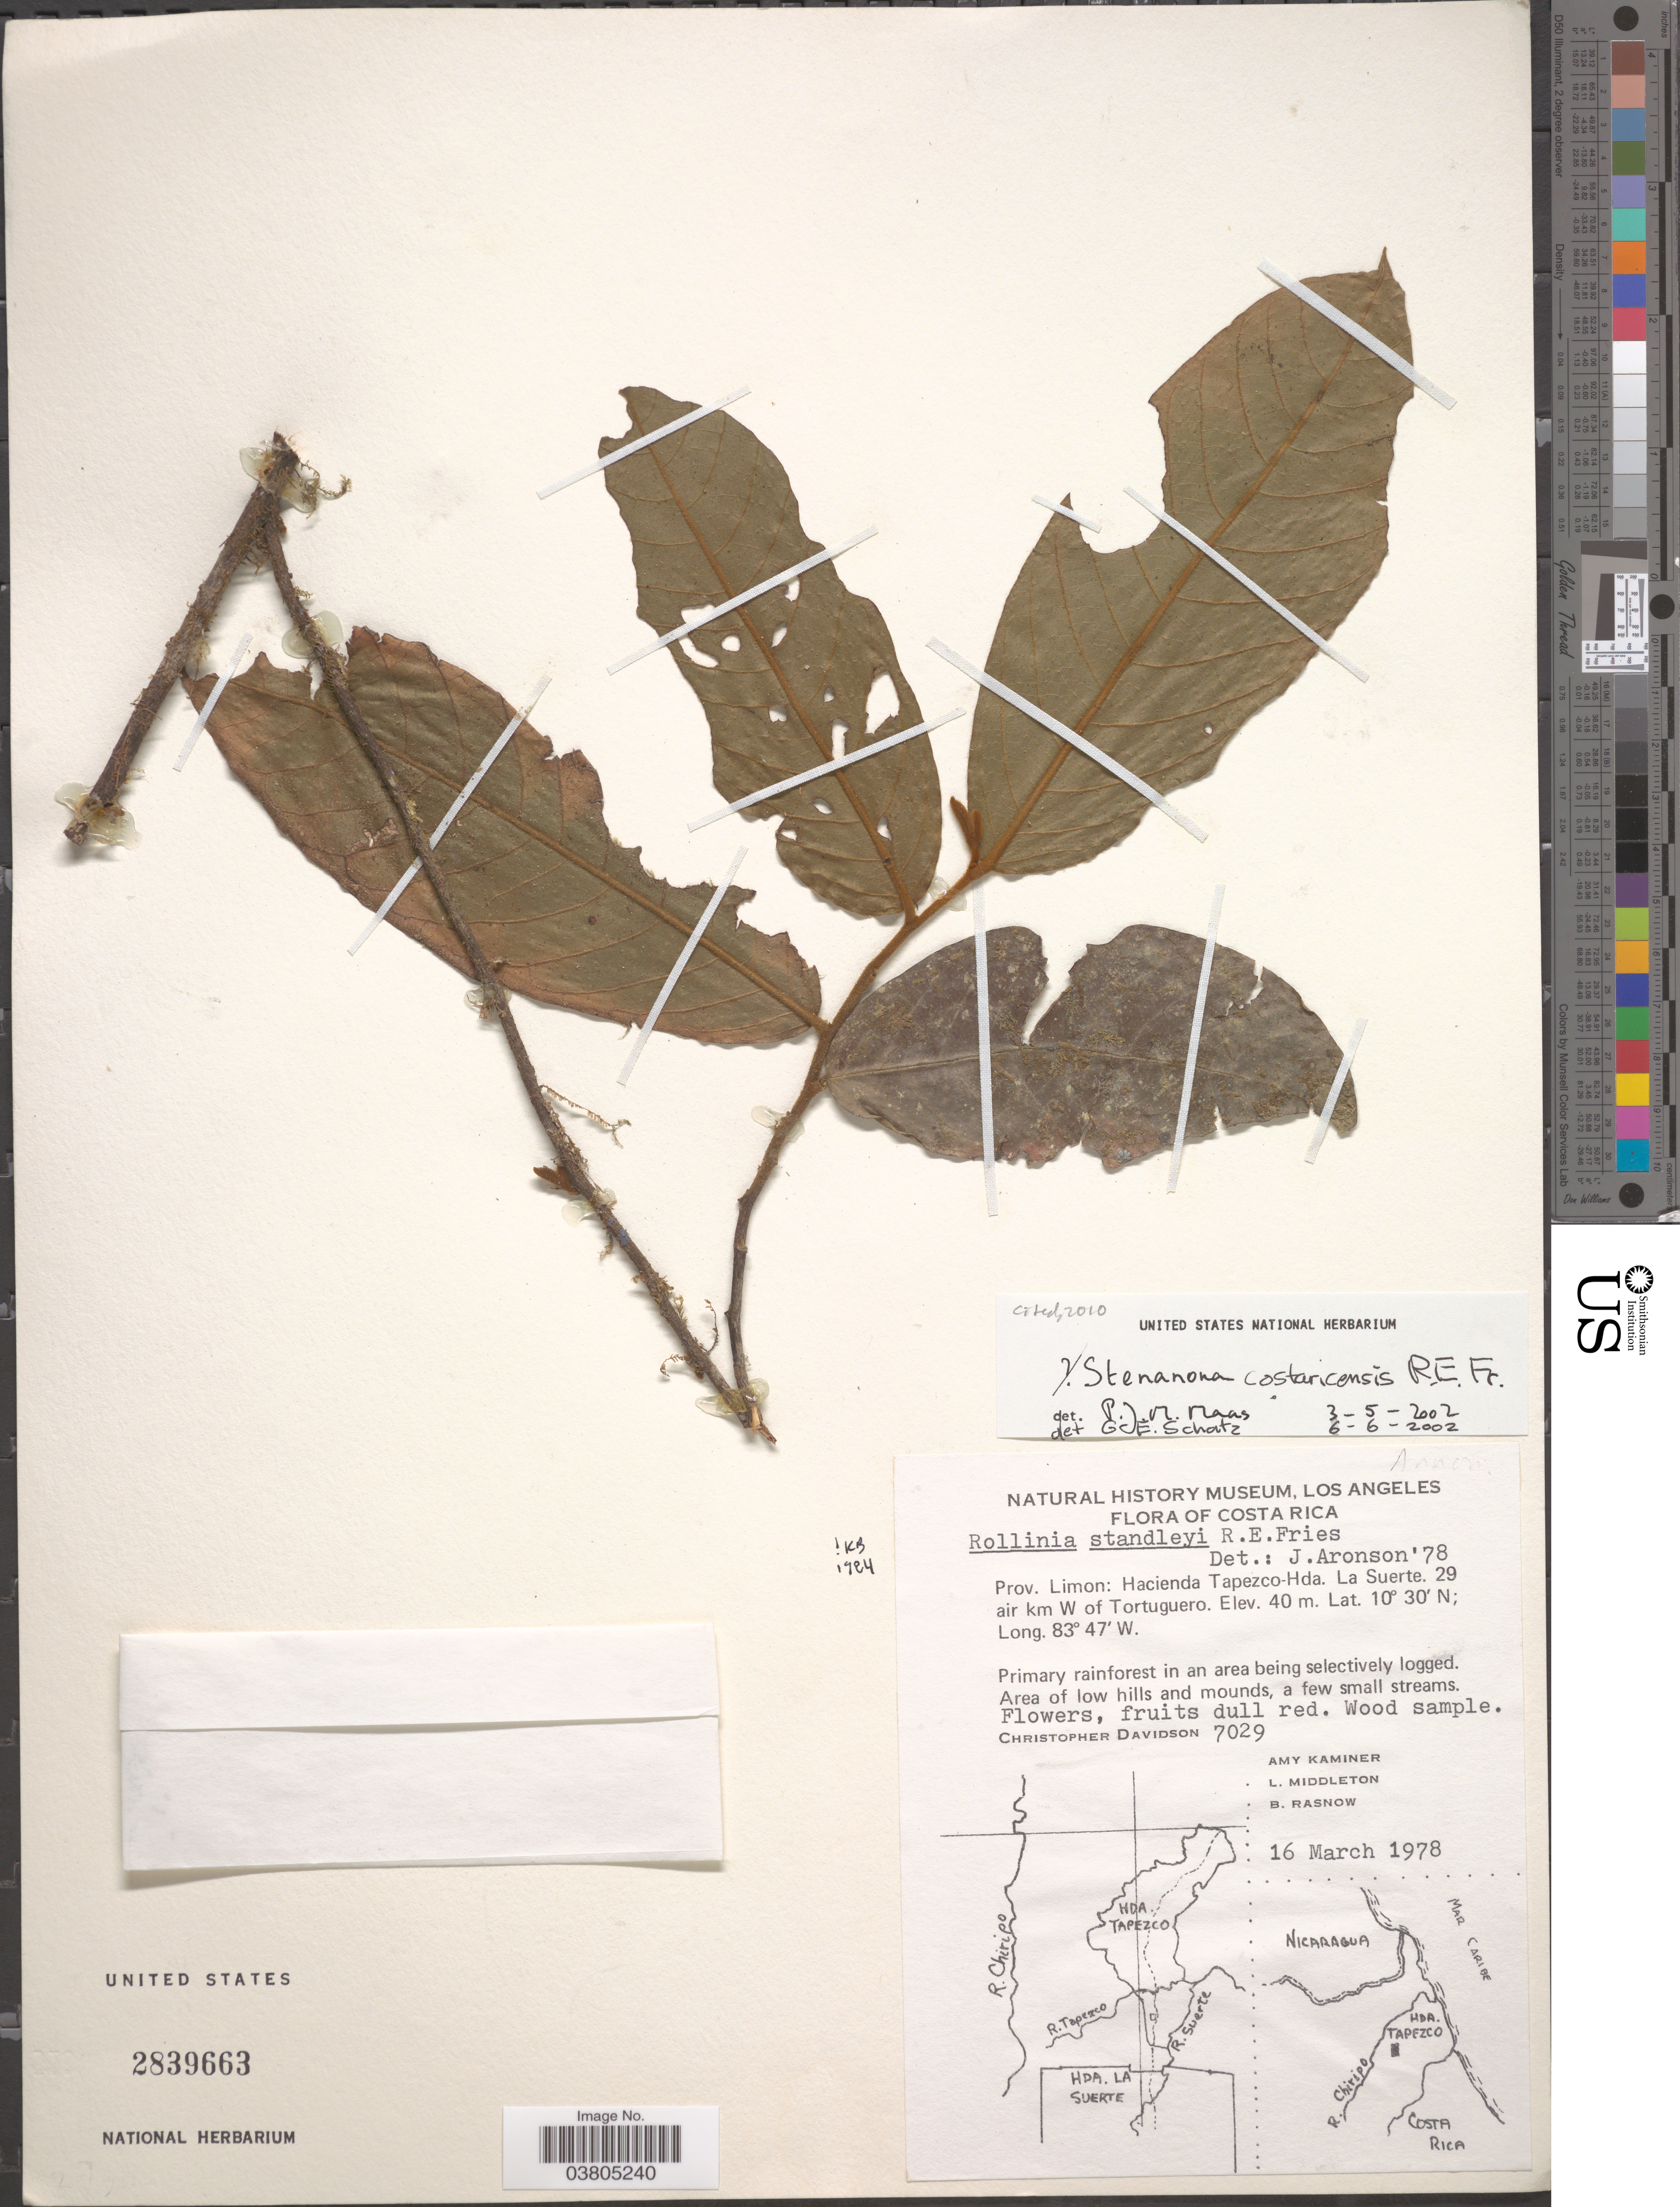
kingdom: Plantae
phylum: Tracheophyta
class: Magnoliopsida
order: Magnoliales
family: Annonaceae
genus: Stenanona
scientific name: Stenanona costaricensis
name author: R.E. Fr.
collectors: C. Davidson, A. Kaminer, L. Middleton & B. Rasnow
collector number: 7029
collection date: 1978-03-16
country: Costa Rica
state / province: Limón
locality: Hacienda Tapezco-Hda. La Suerte. 29 air km W of Tortuguero.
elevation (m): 40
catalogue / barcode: US 2839663